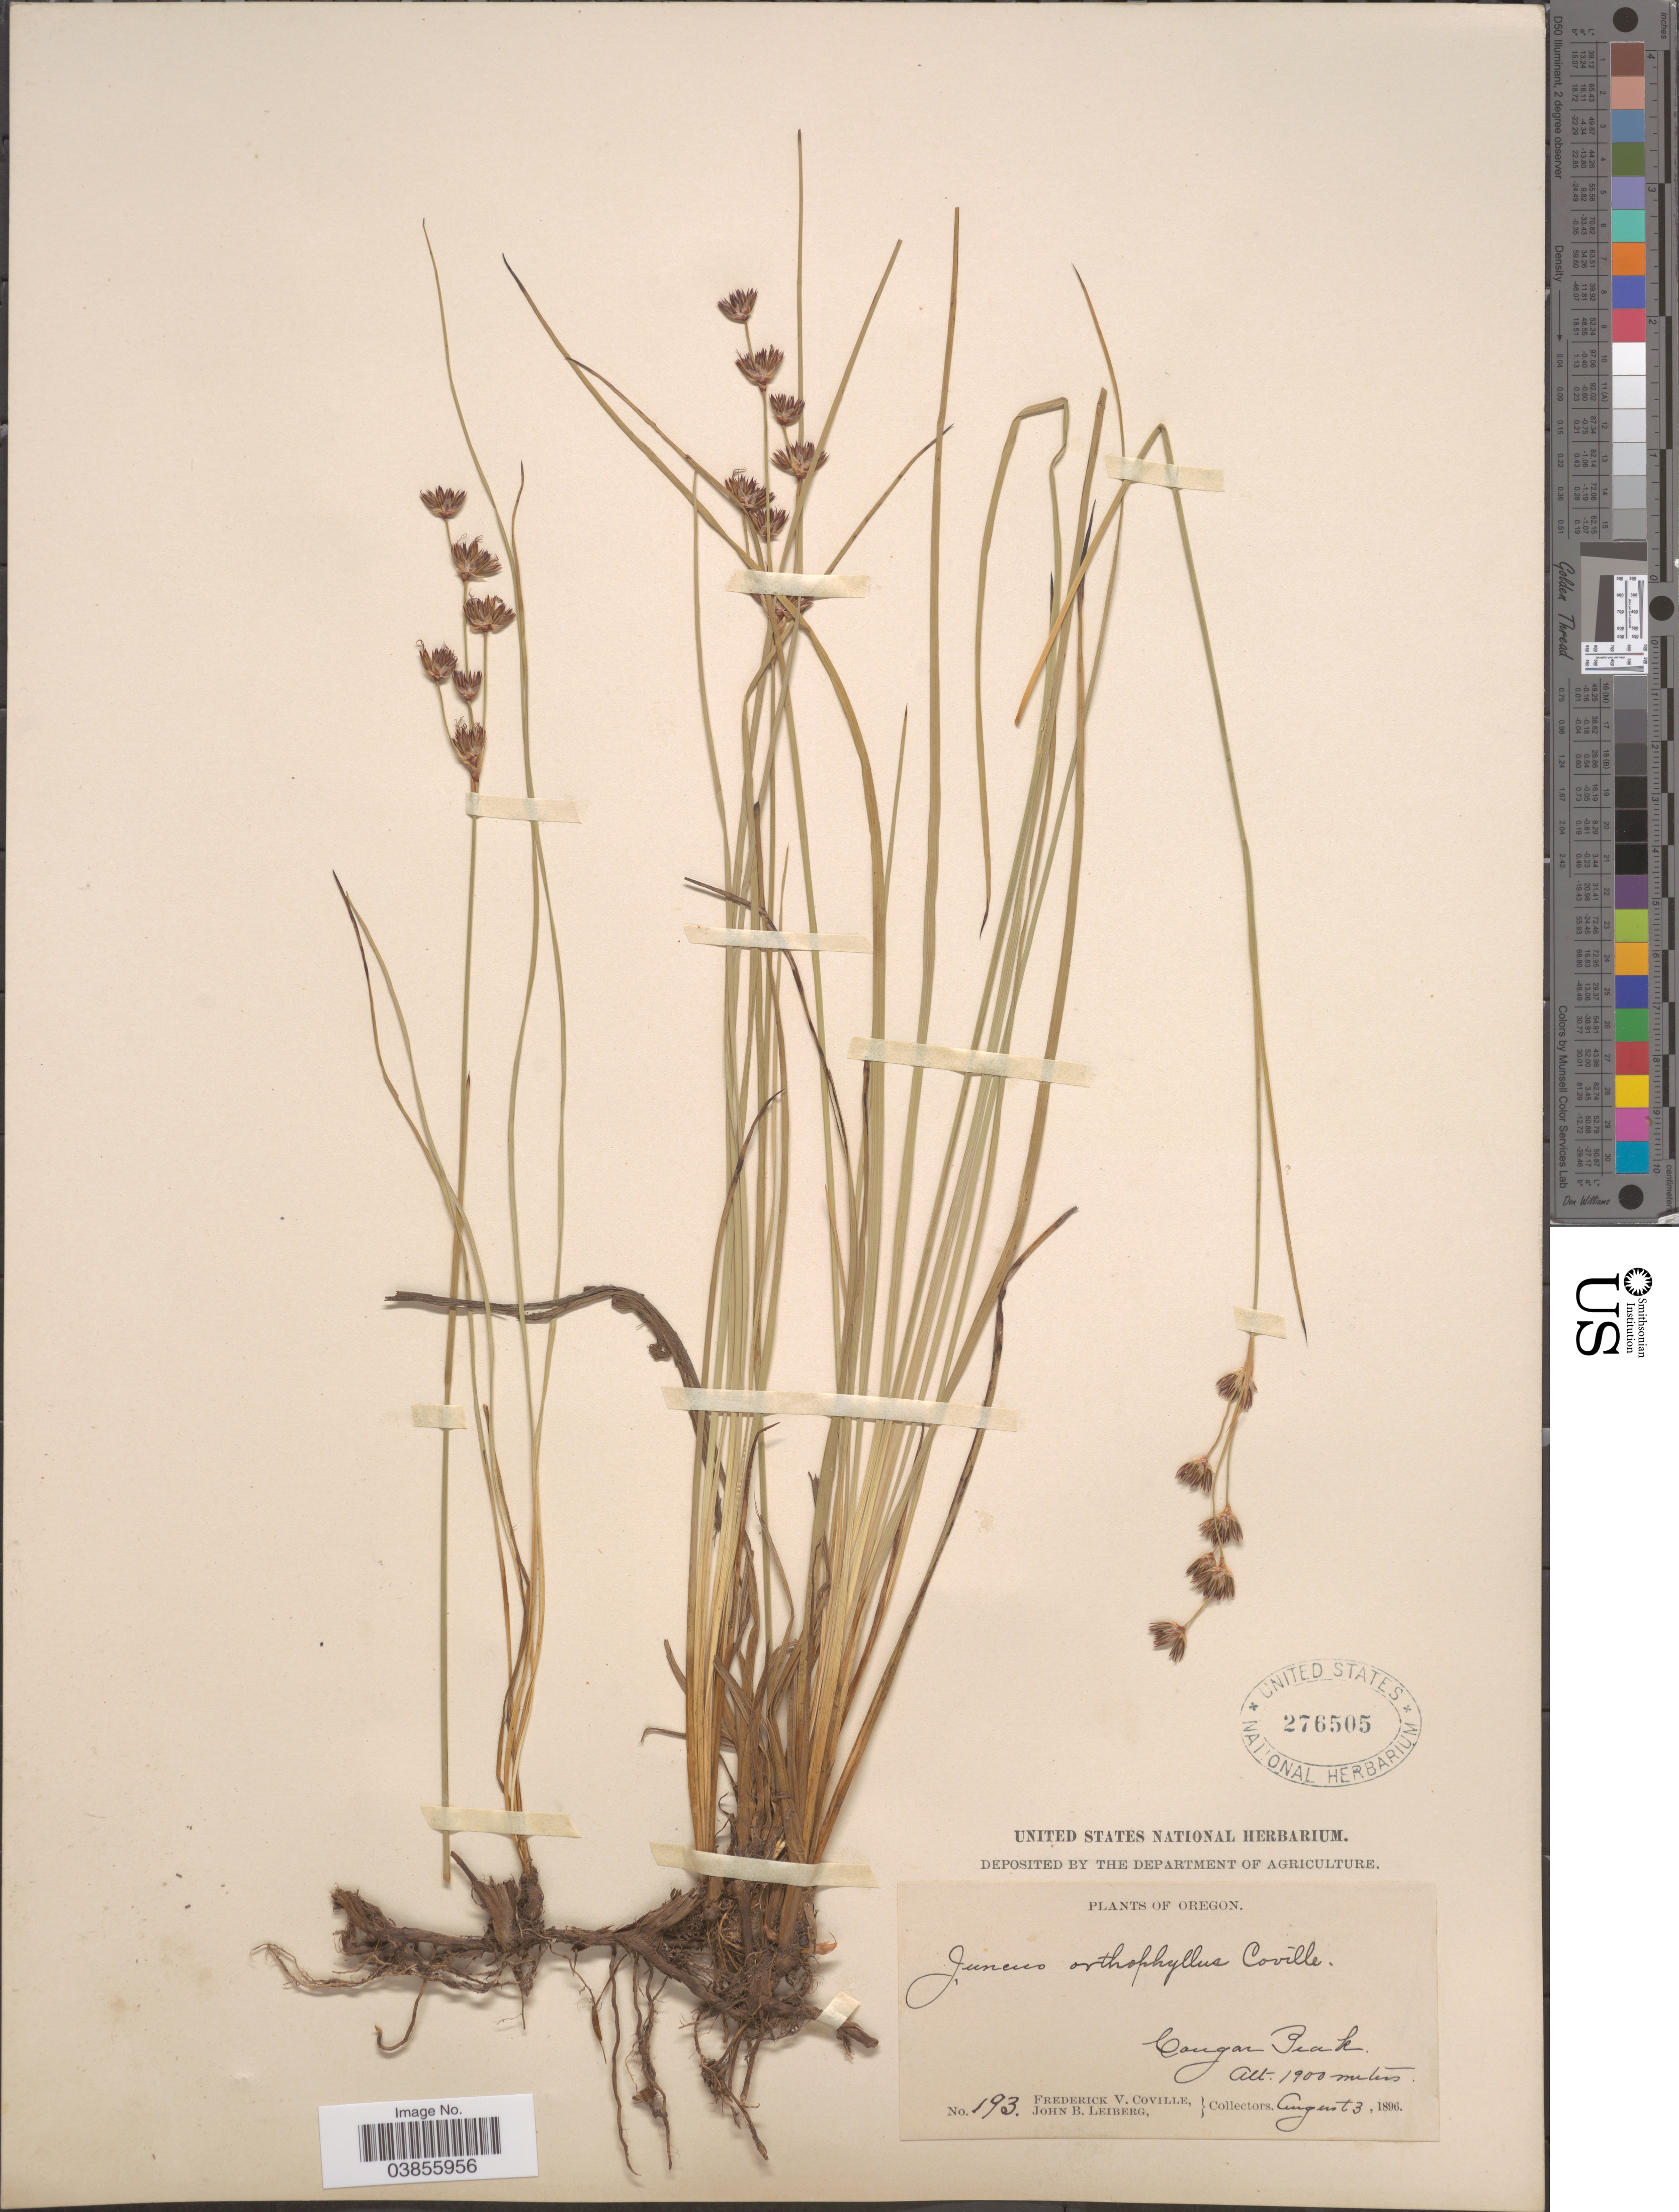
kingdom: Plantae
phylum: Tracheophyta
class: Liliopsida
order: Poales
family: Juncaceae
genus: Juncus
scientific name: Juncus orthophyllus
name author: Coville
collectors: F. V. Coville & J. B. Leiberg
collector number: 193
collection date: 1896-08-03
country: United States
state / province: Oregon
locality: Cougar Peak.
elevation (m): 1900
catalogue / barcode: US 276505